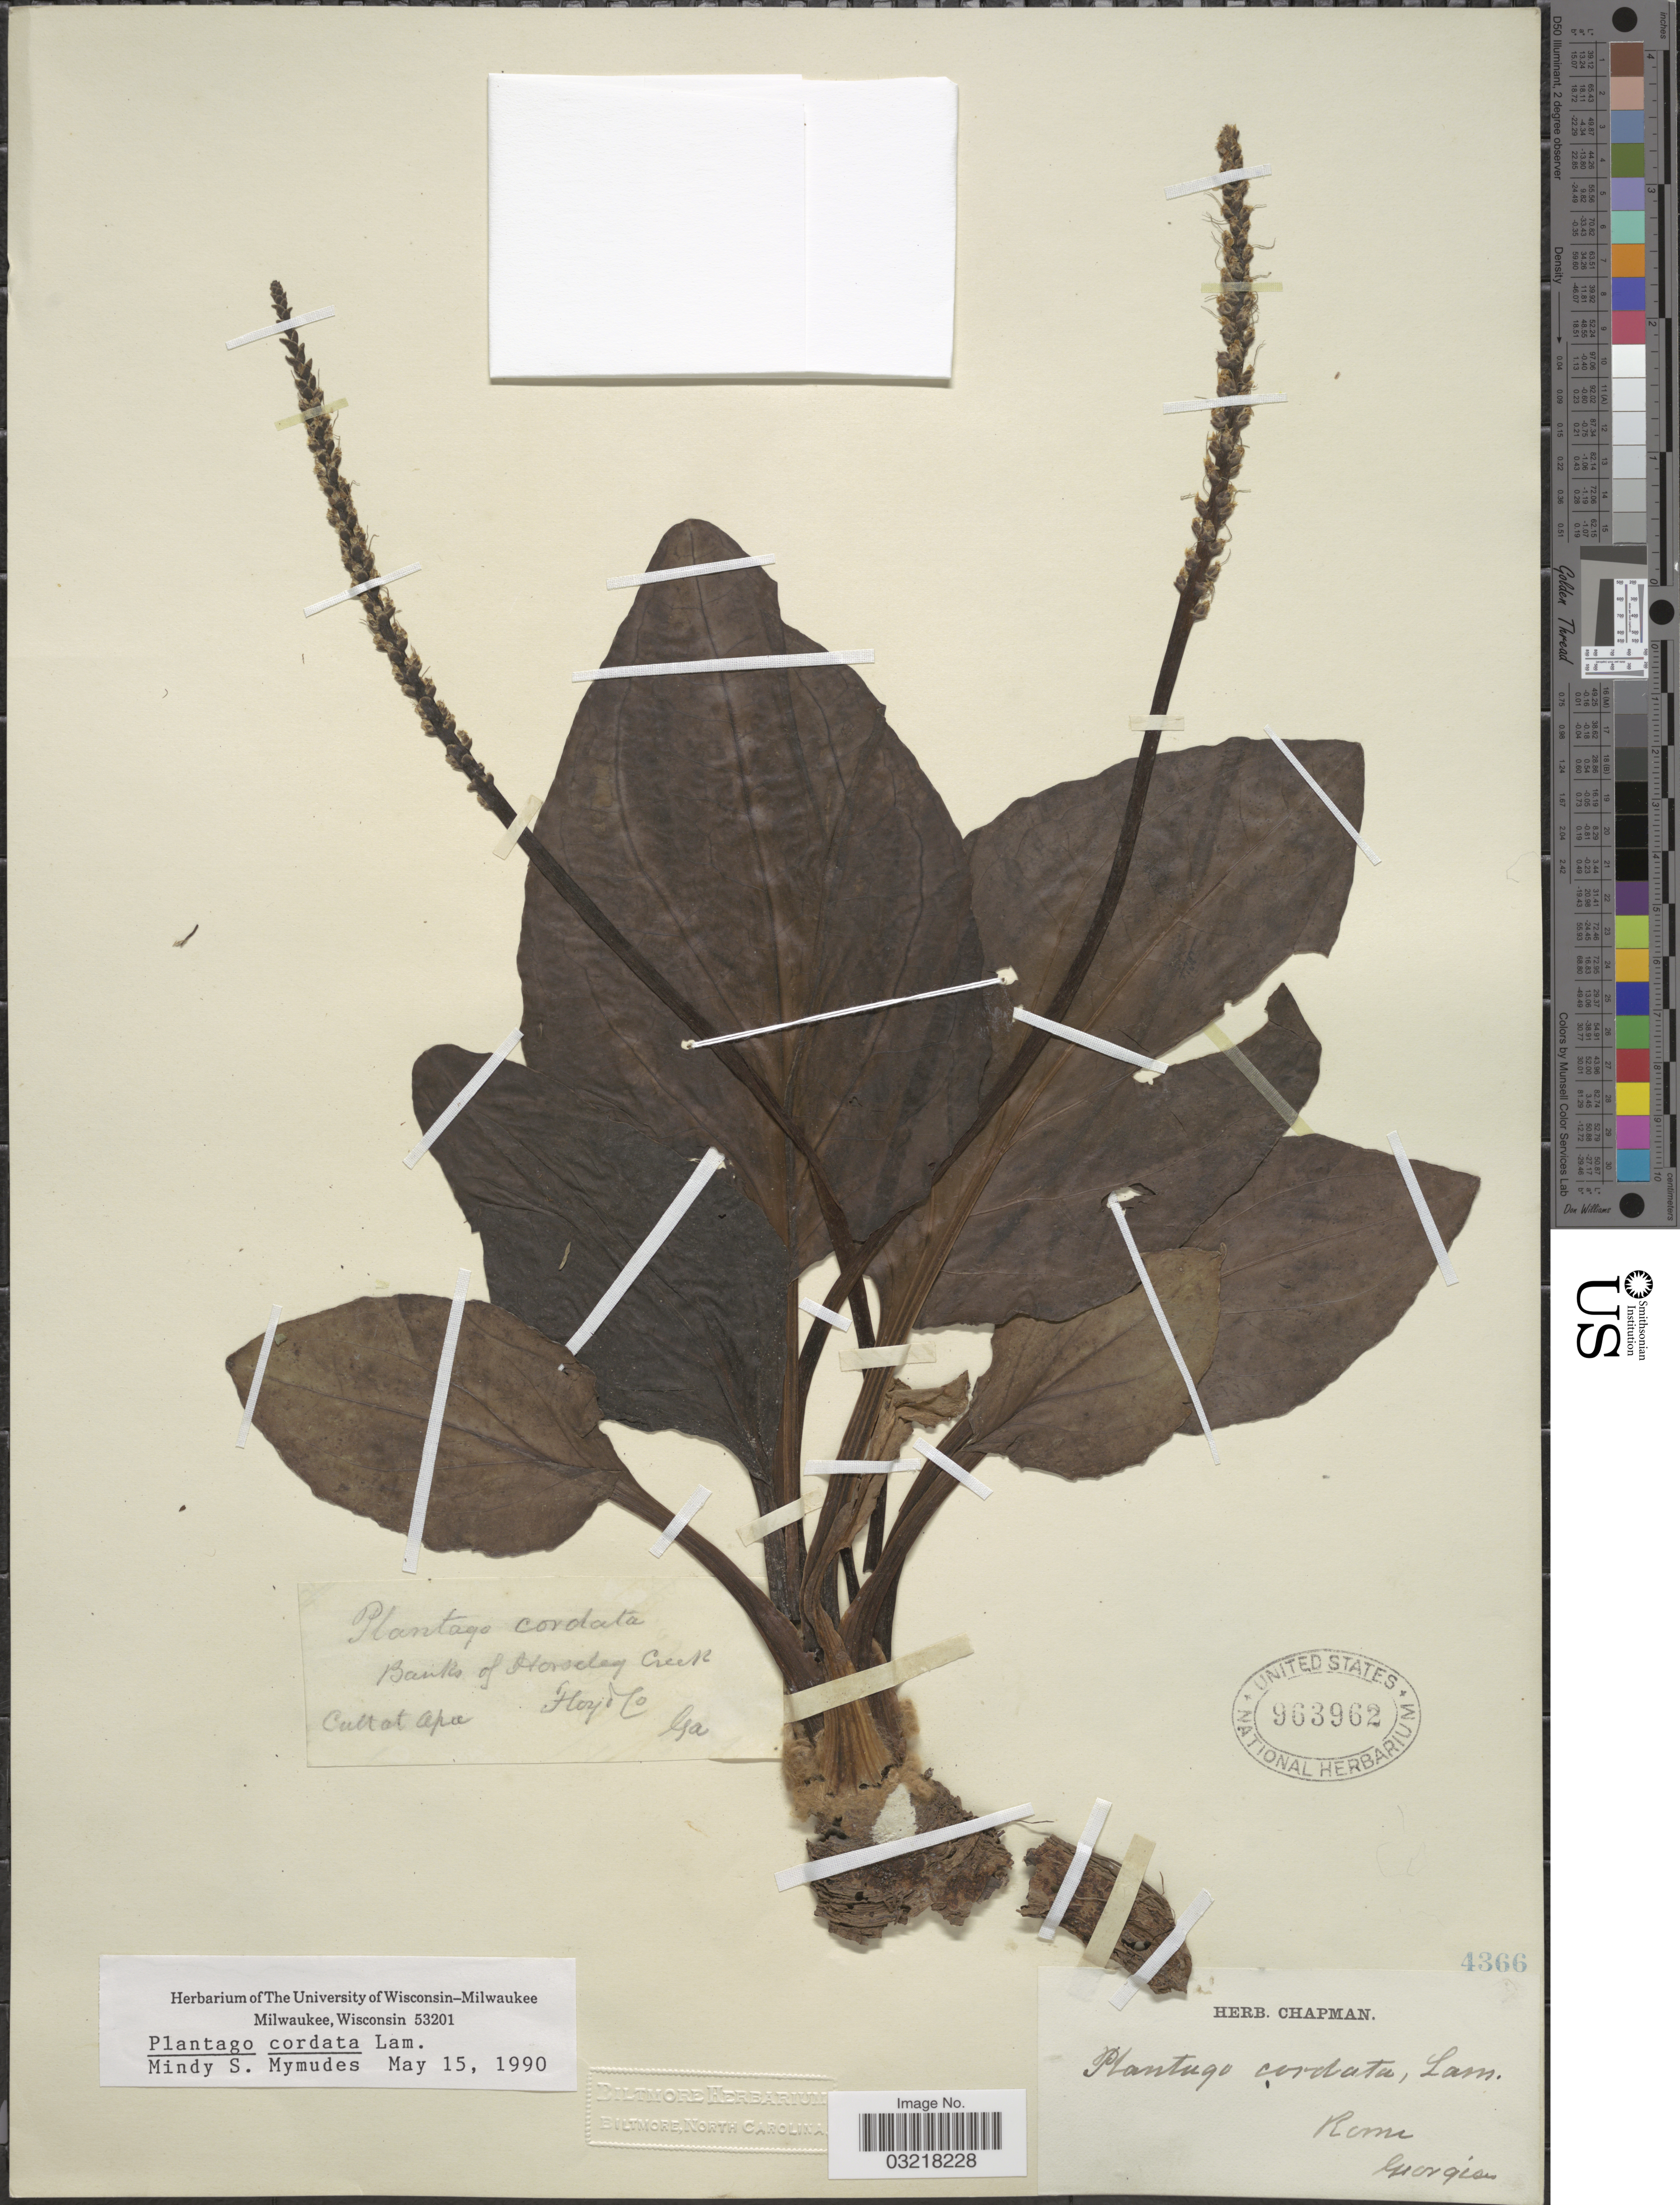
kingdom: Plantae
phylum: Tracheophyta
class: Magnoliopsida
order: Lamiales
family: Plantaginaceae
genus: Plantago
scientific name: Plantago cordata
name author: Lam.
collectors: ex herb. Chapman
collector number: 4366?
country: United States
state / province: Georgia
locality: Banks of Horseley Creek. Cult at Apa. Floyd Co. Rome.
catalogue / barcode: US 963962